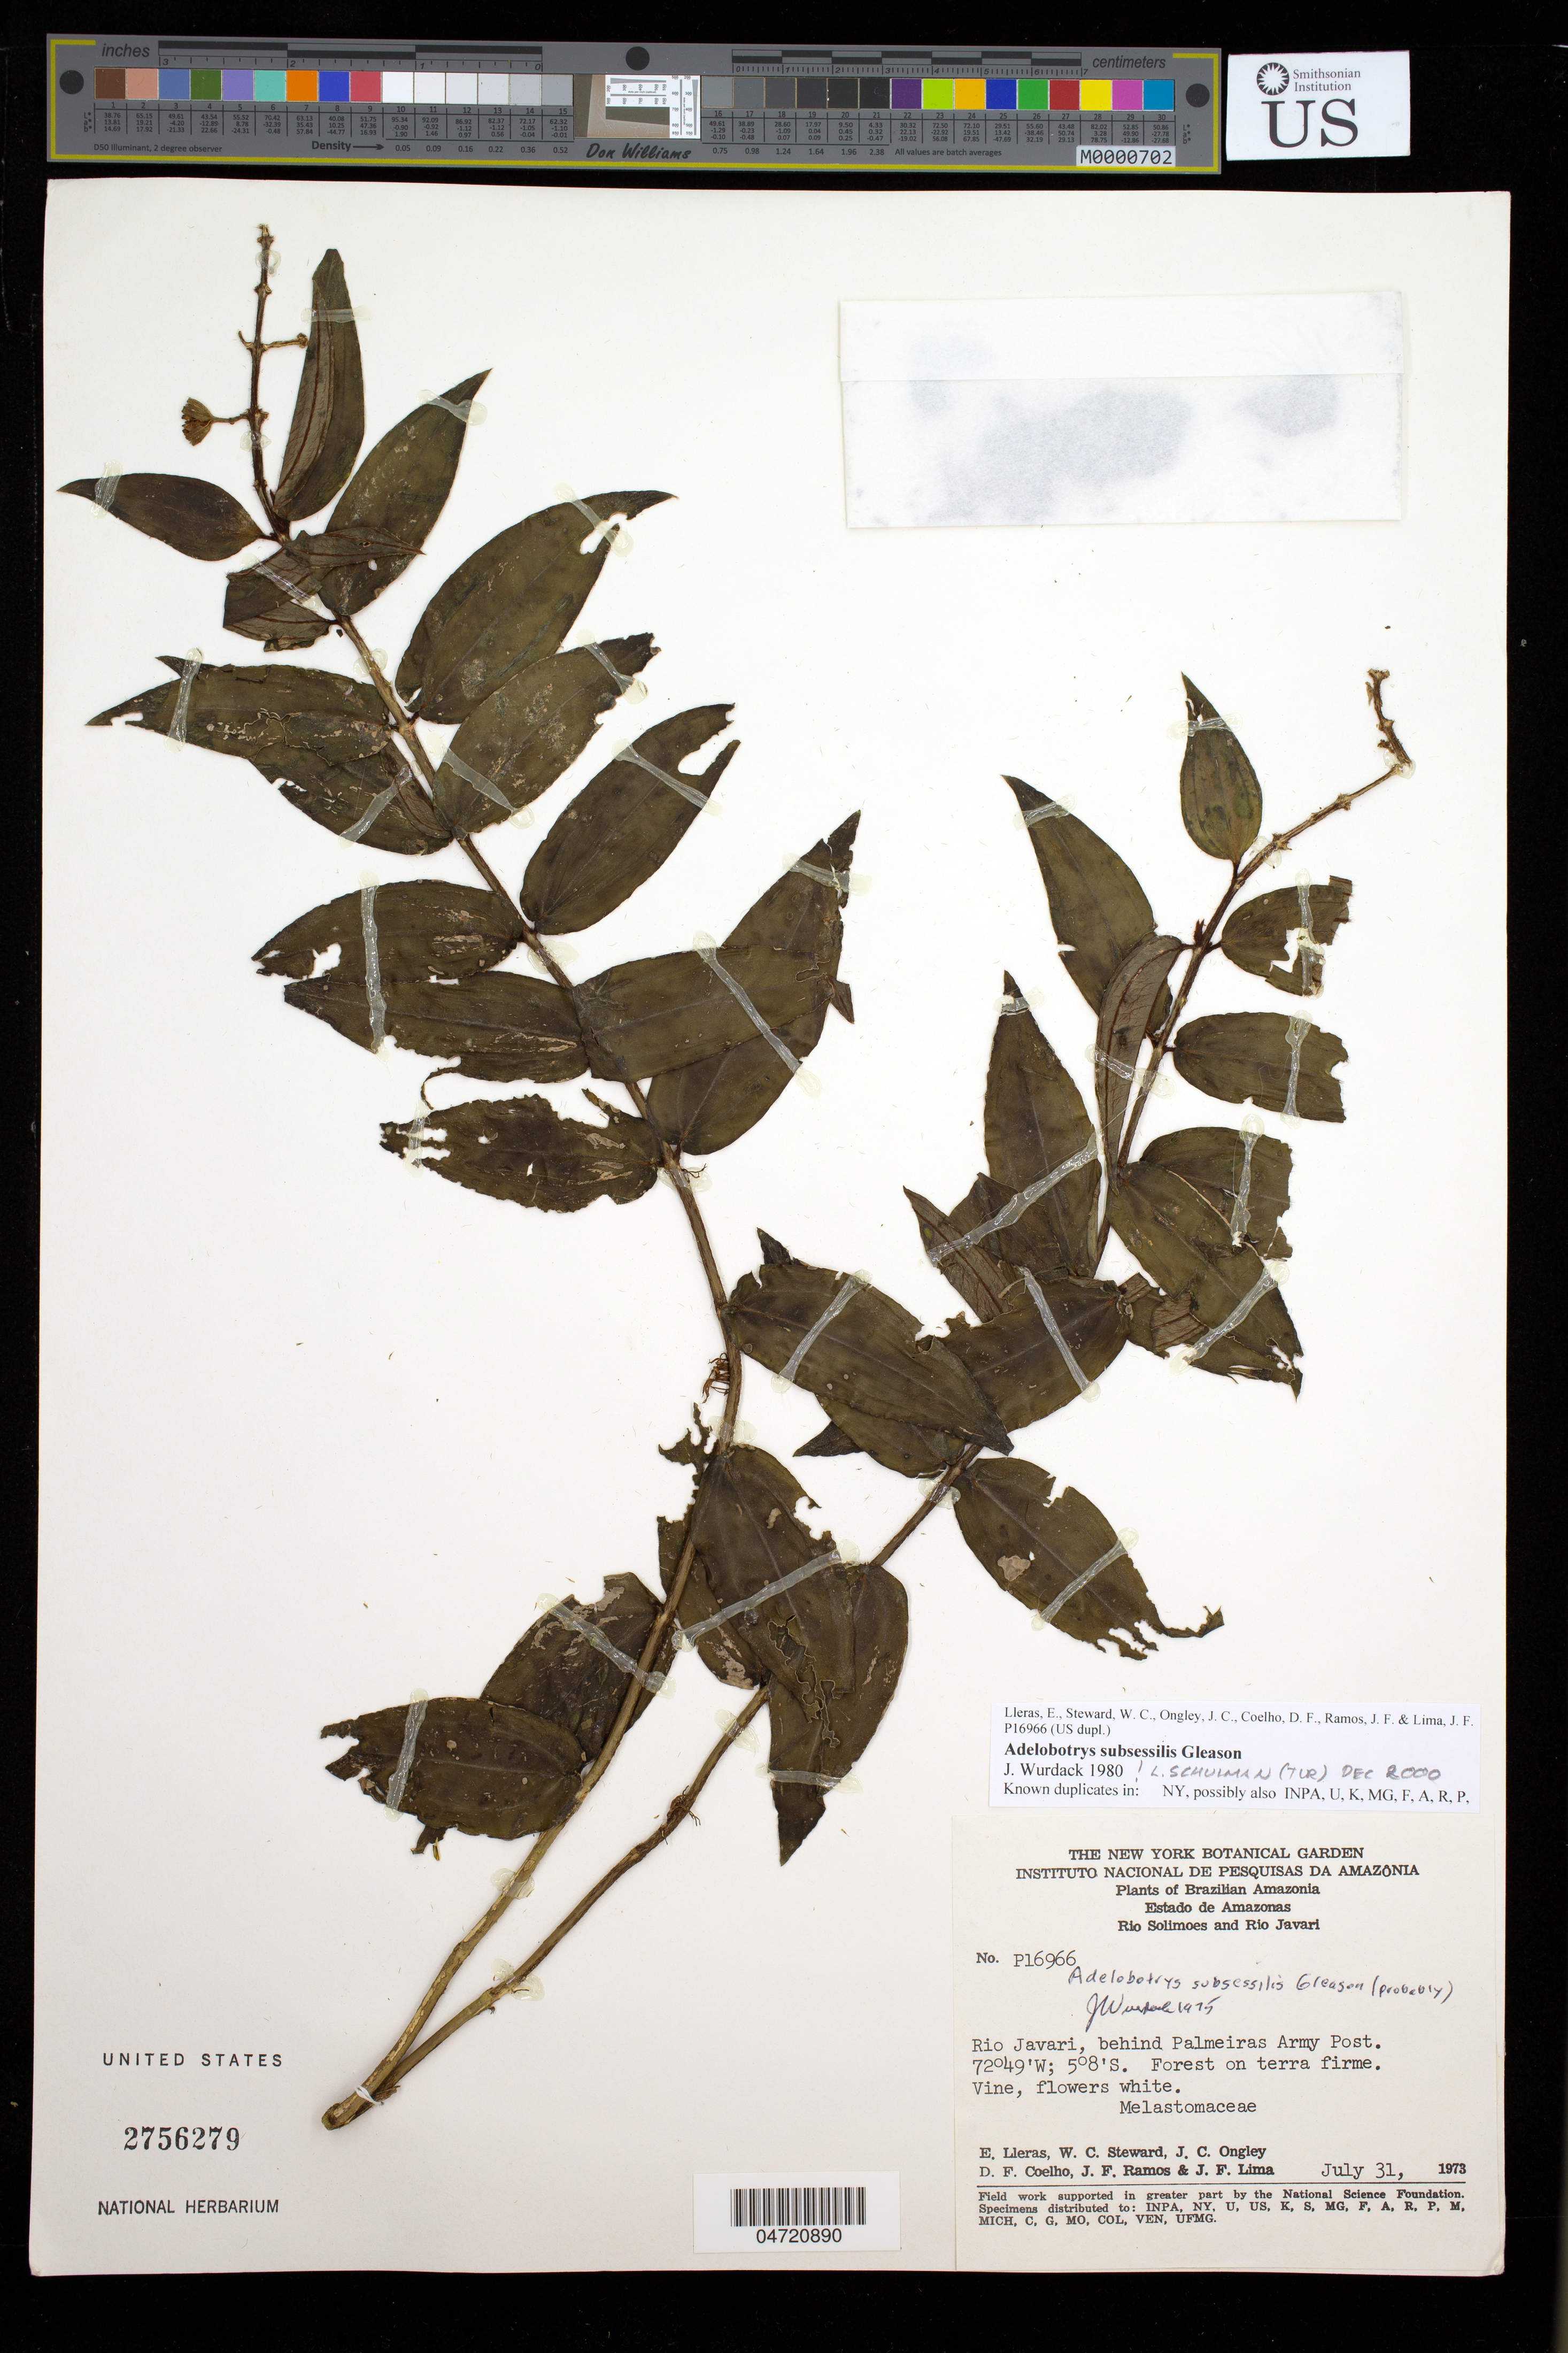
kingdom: Plantae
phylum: Tracheophyta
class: Magnoliopsida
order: Myrtales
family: Melastomataceae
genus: Adelobotrys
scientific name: Adelobotrys subsessilis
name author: Gleason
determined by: Schulman, Leif, (TUR), University of Turku (FINLAND)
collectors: E. Lleras, W. C. Steward, J. C. Ongley, D. F. Coêlho, J. F. Ramos & J. F. Lima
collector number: P 16966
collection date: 1973-07-31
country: Brazil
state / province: Amazonas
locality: Rio Javari, behind Palmeiras Army Post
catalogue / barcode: US 2756279